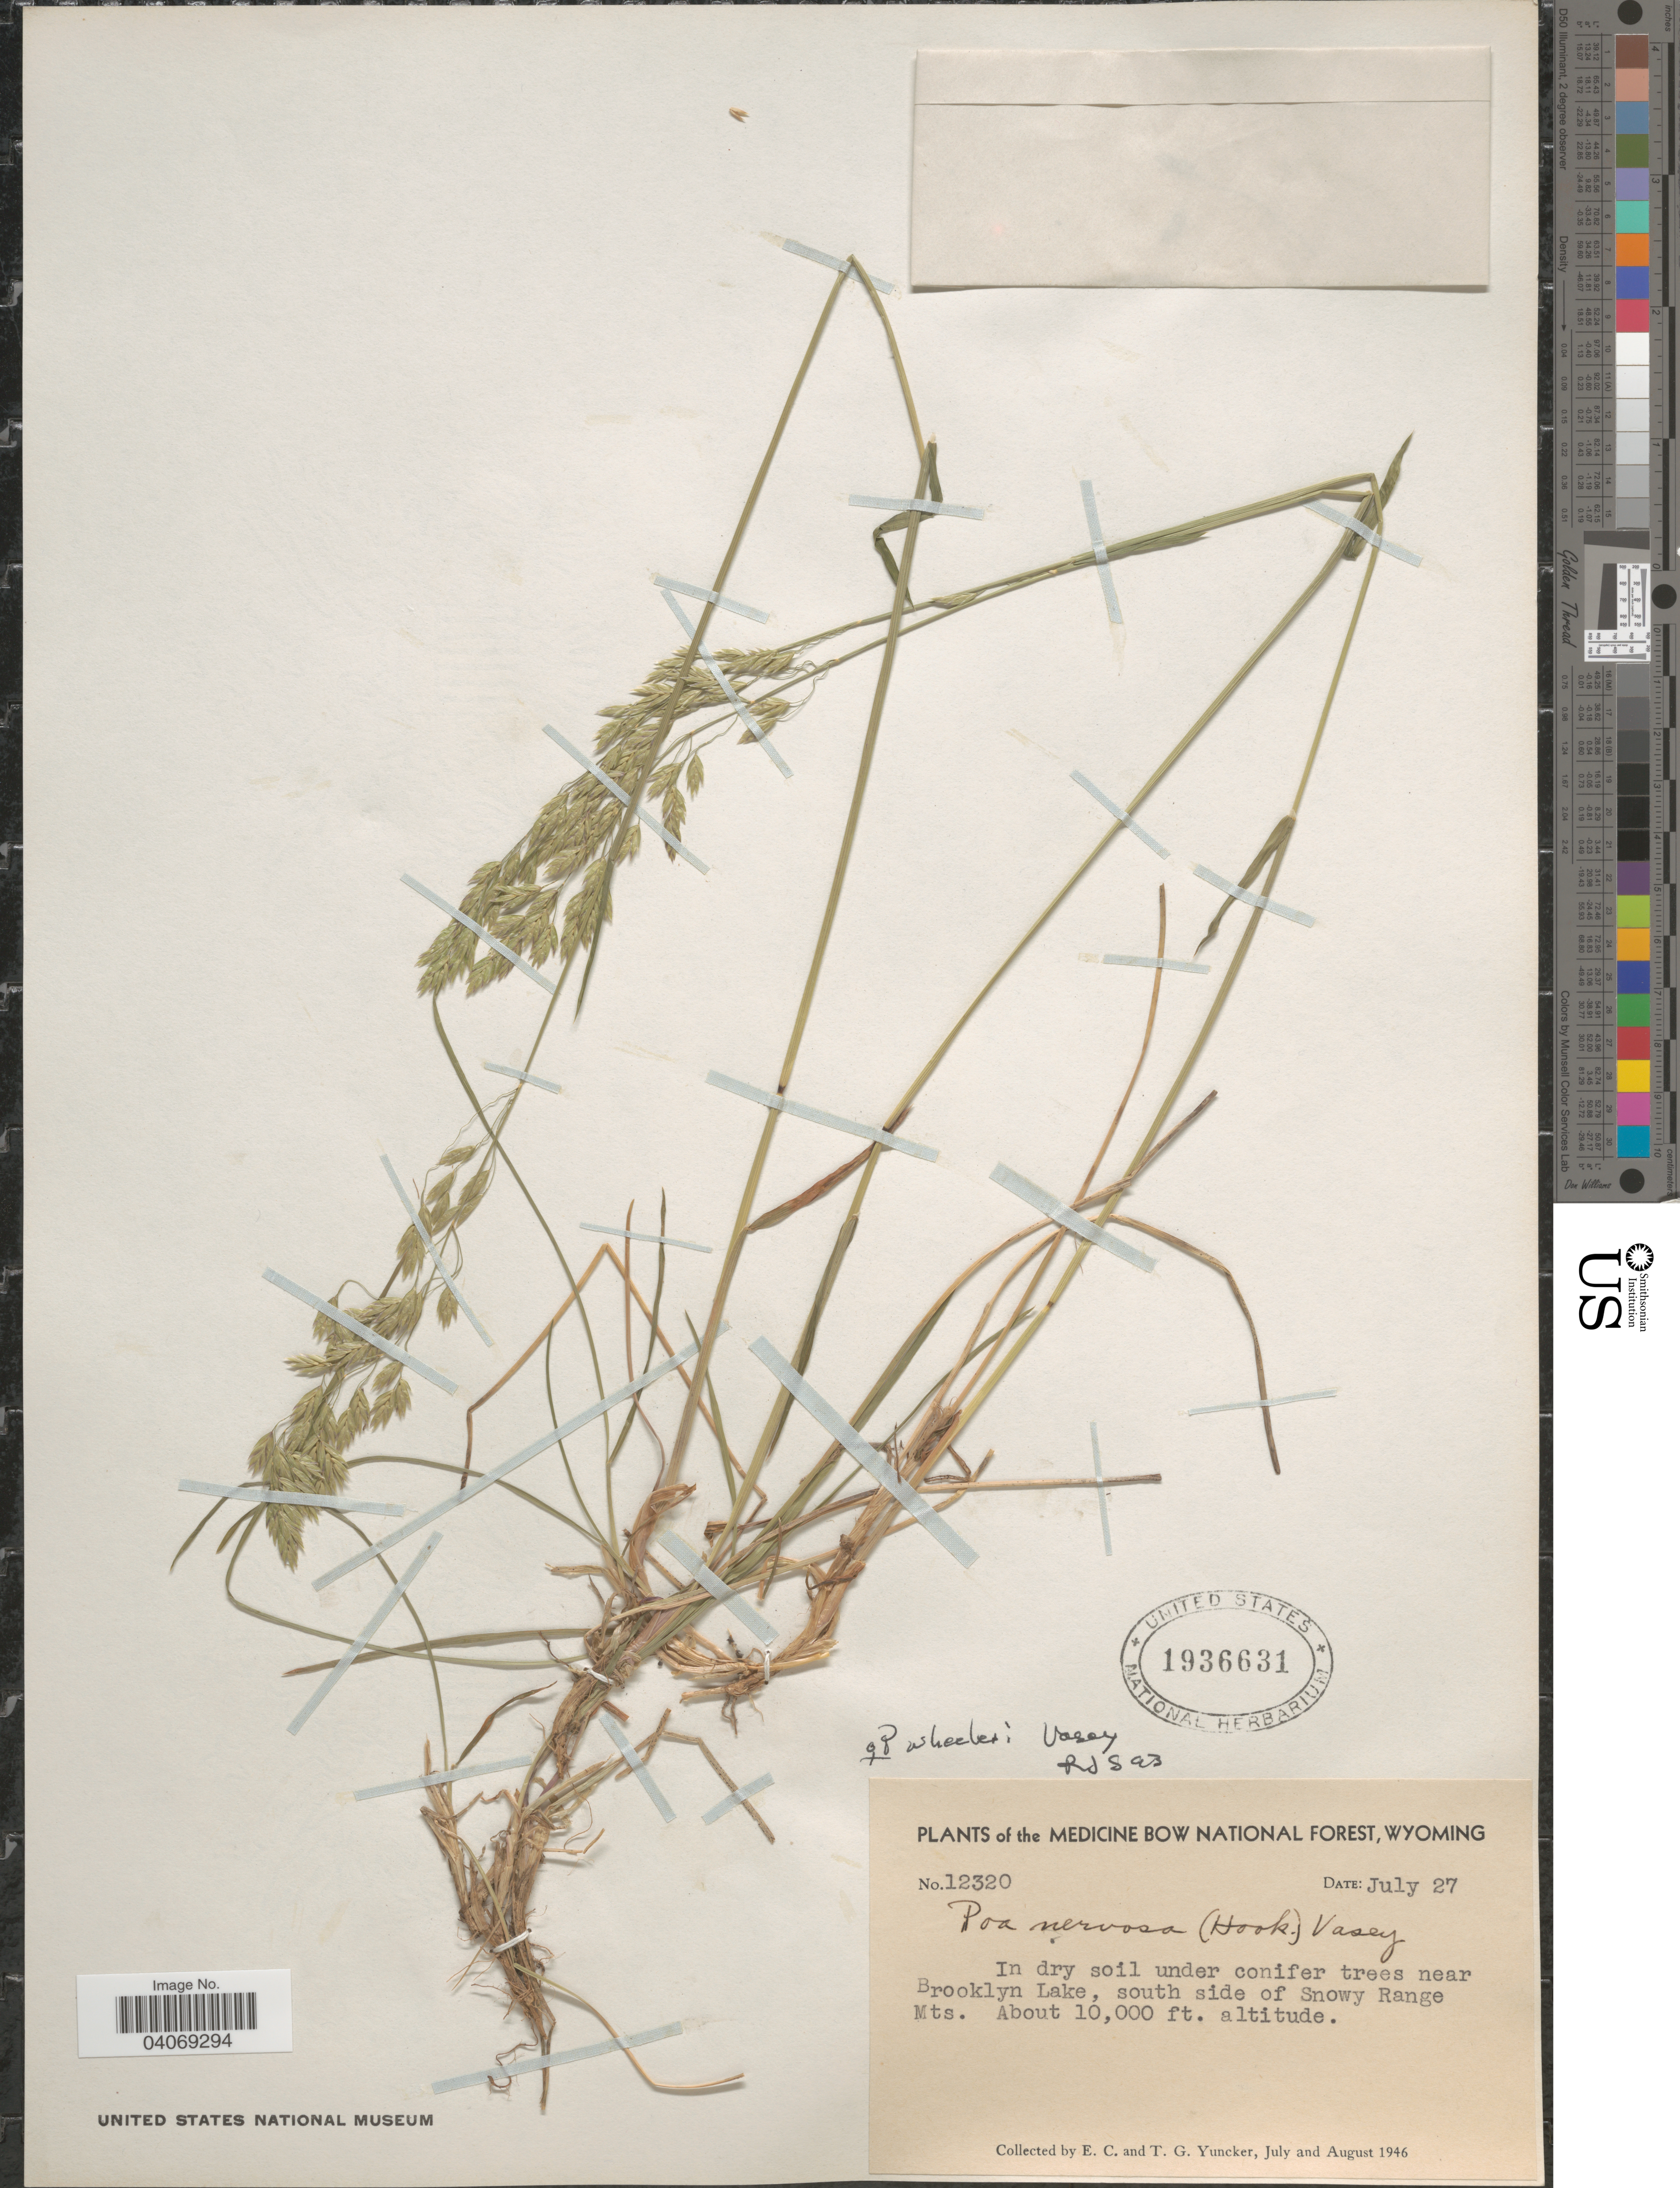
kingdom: Plantae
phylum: Tracheophyta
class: Liliopsida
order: Poales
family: Poaceae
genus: Poa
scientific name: Poa wheeleri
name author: Vasey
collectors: E. C. Yuncker & T. G. Yuncker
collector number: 12320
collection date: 1946-07-27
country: United States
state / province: Wyoming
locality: The Medicine Bow National Forest. In dry soil under conifer trees near Brooklyn Lake, south side of Snowy Range Mts.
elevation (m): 3048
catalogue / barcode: US 1936631